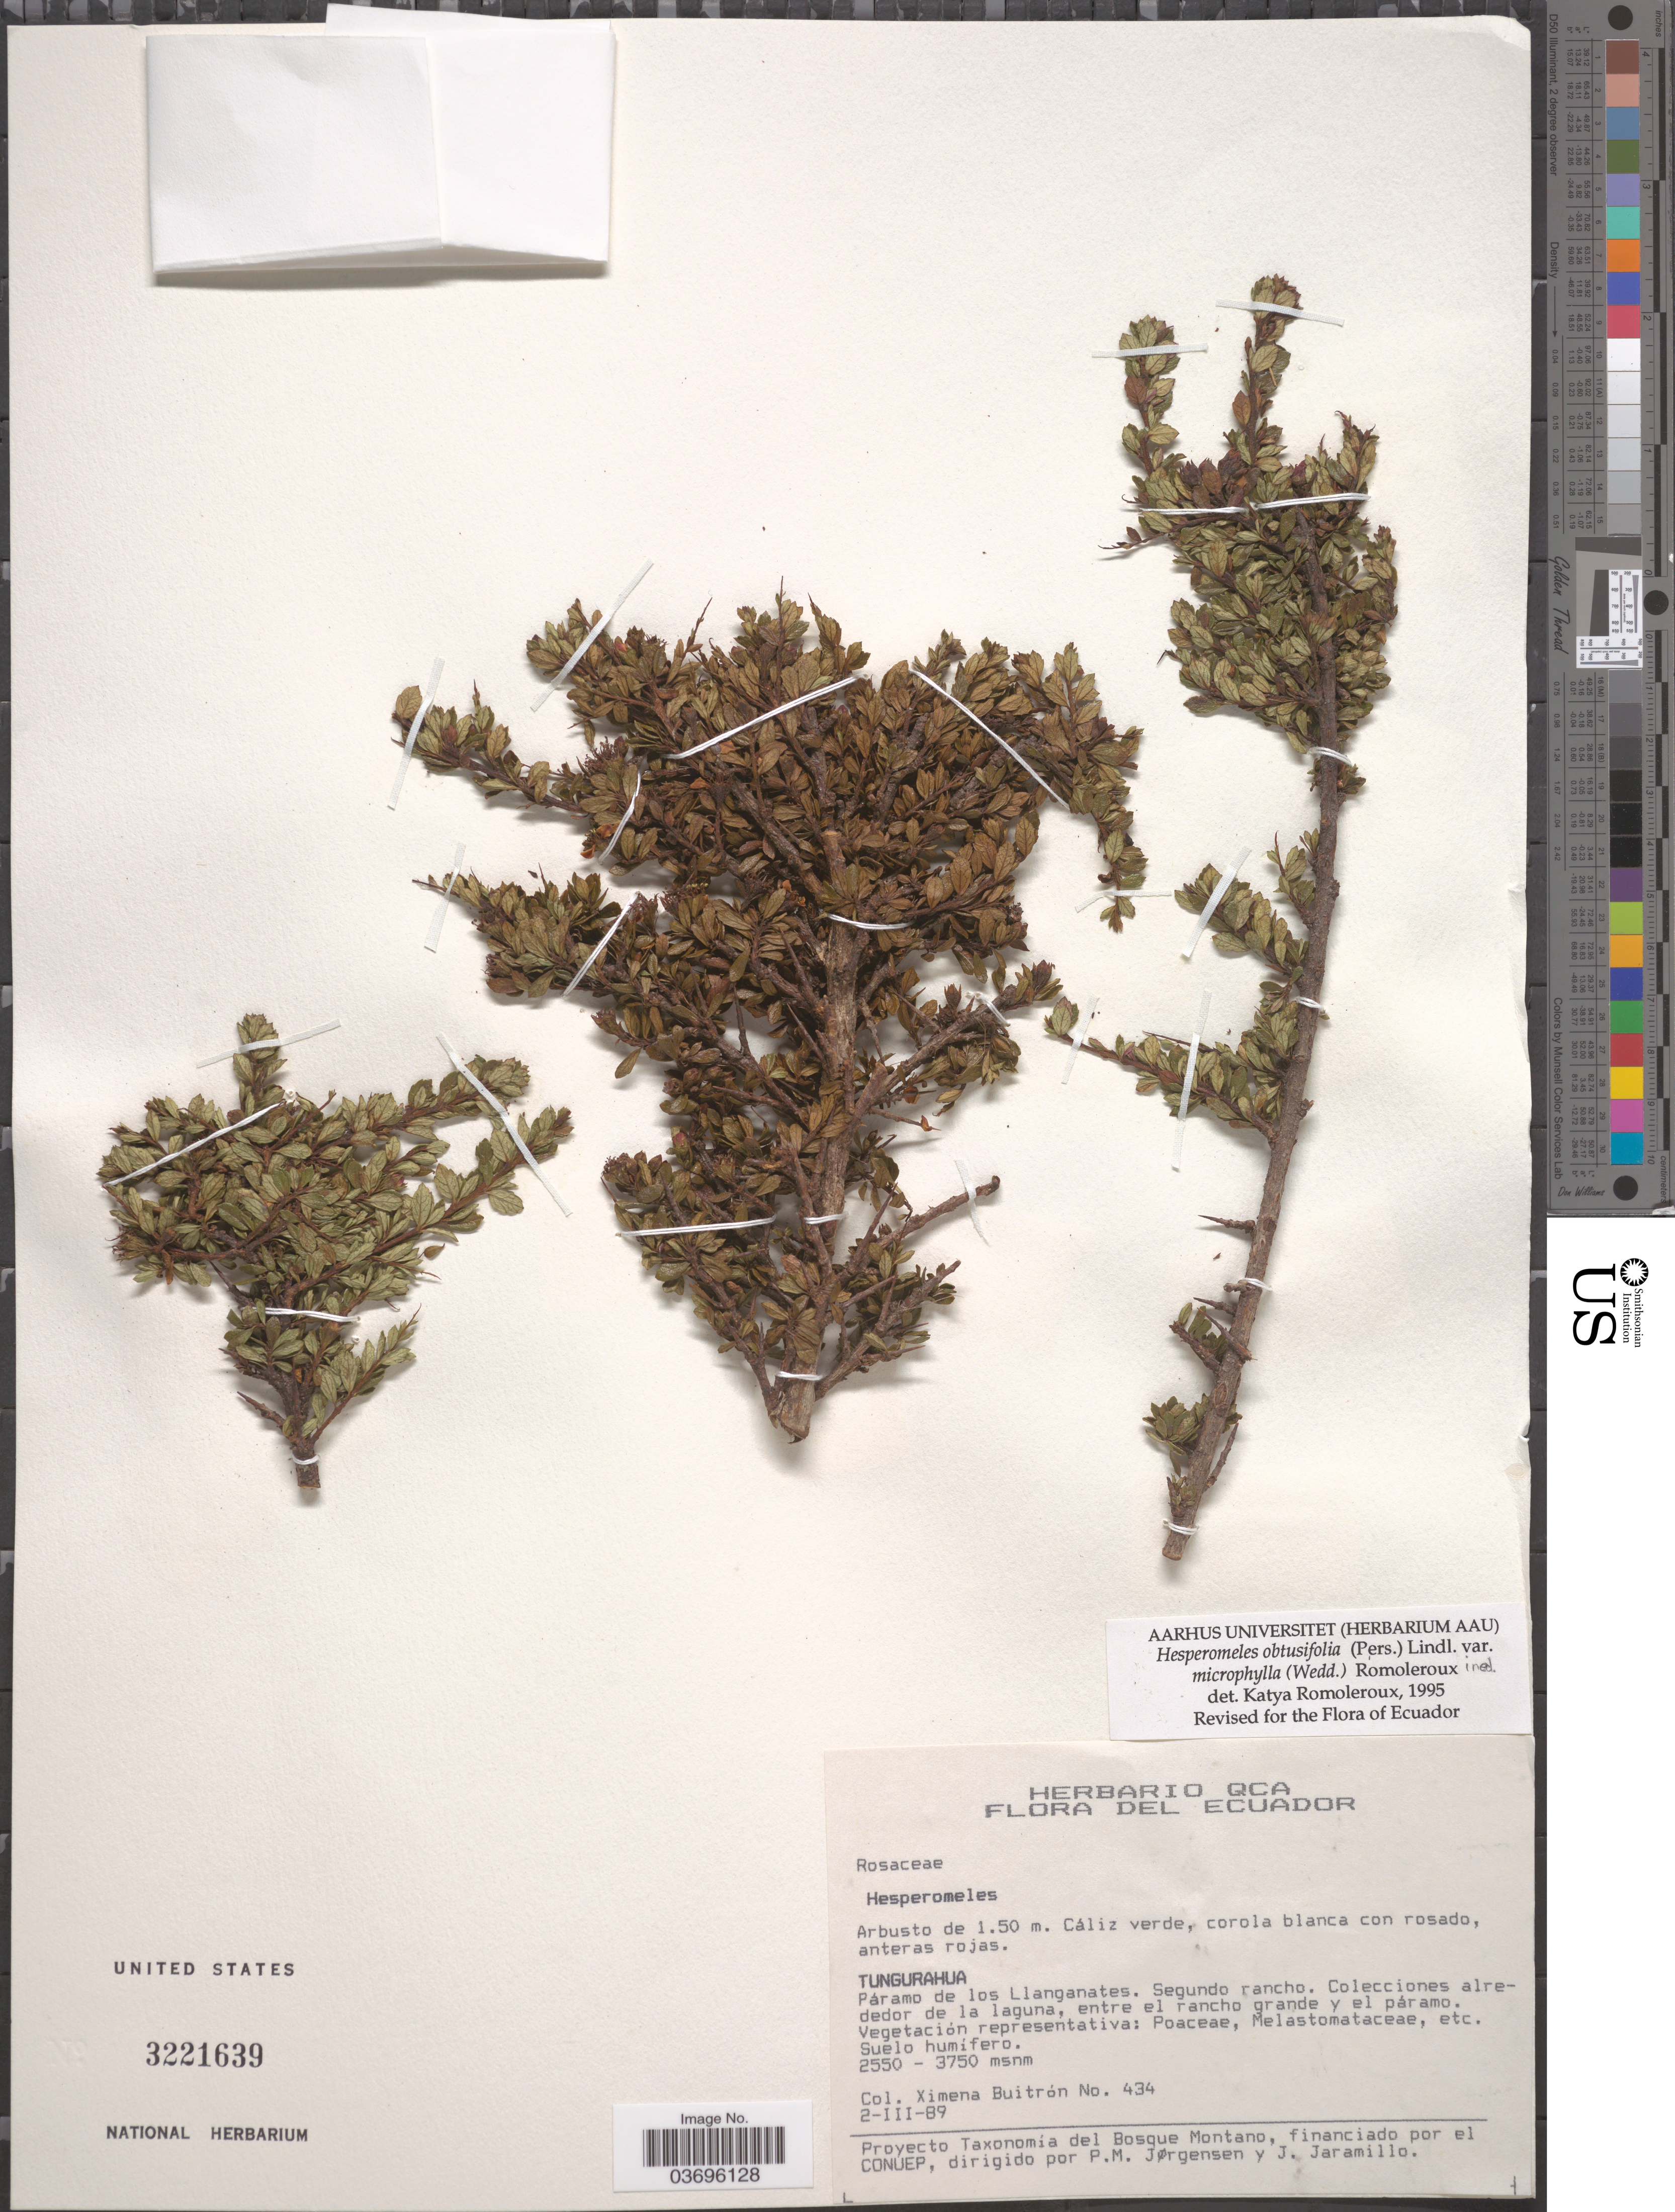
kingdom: Plantae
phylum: Tracheophyta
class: Magnoliopsida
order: Rosales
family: Rosaceae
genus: Hesperomeles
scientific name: Hesperomeles obtusifolia var. microphylla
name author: (Wedd.) Romol.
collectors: X. Buitrón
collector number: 434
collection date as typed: Transcribed d/m/y: 2/3/89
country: Ecuador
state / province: Tungurahua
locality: Páramo de los Llanganates.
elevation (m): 2550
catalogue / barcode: US 3221639